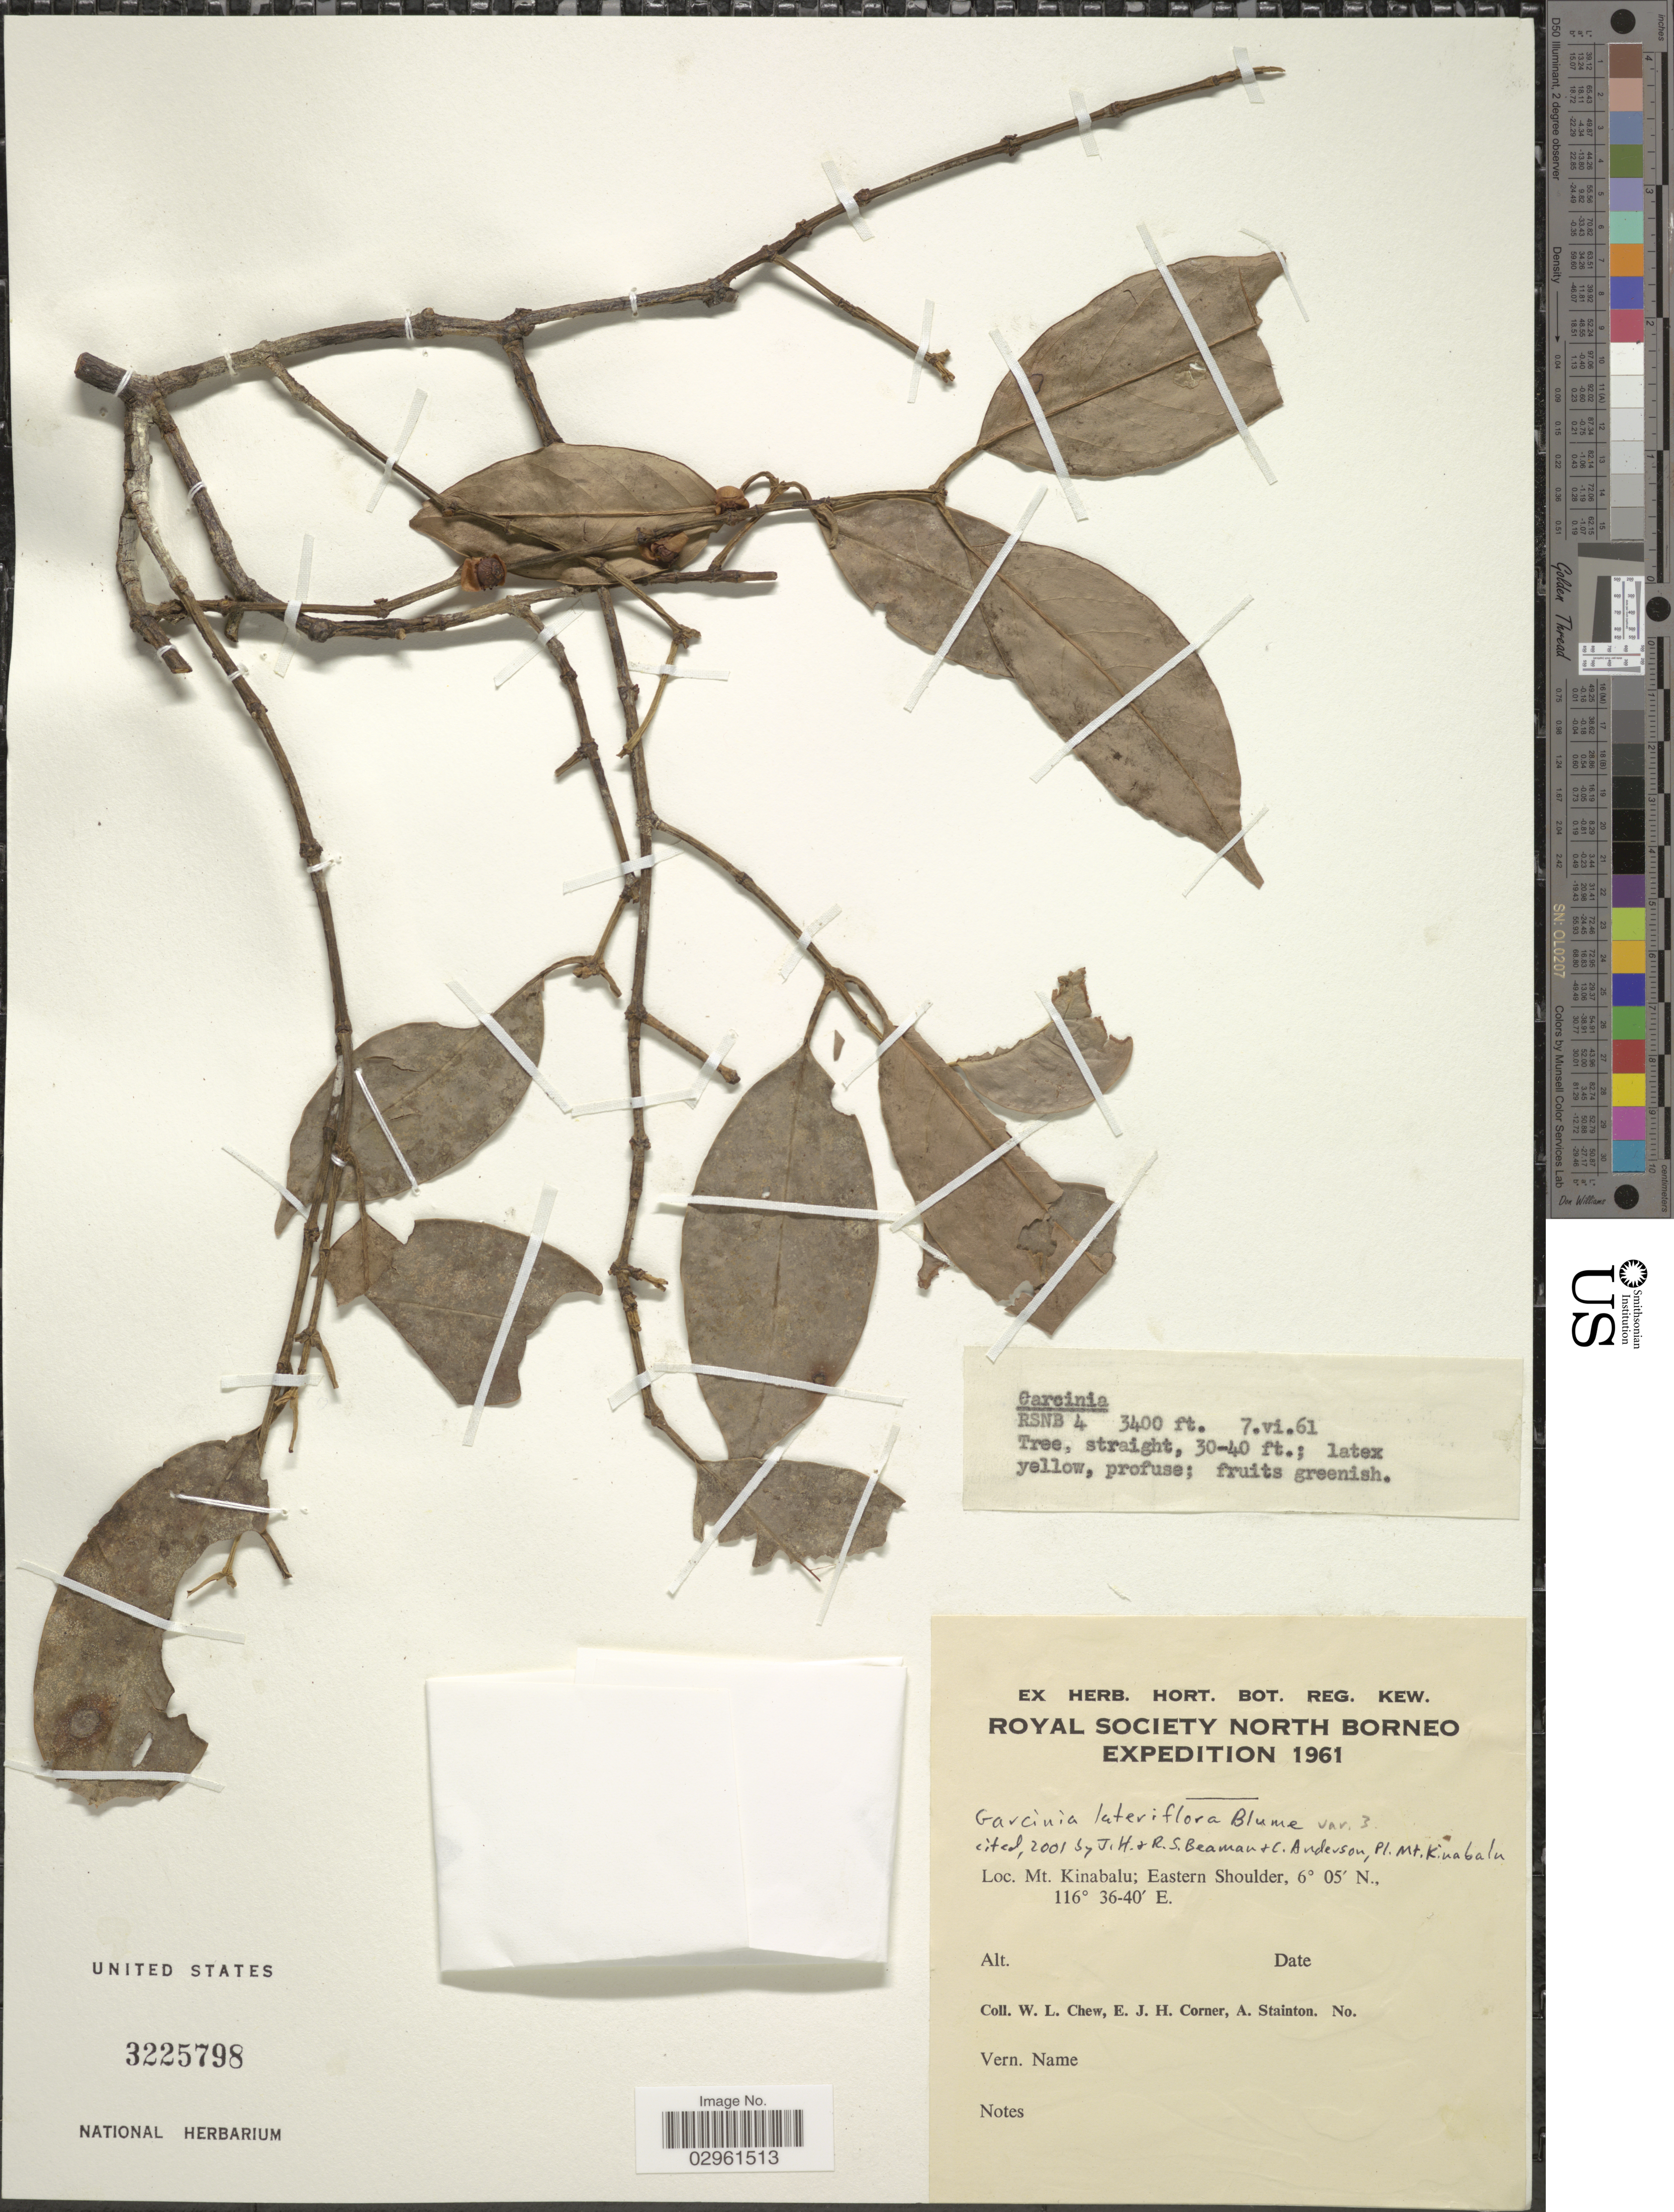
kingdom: Plantae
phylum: Tracheophyta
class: Magnoliopsida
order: Malpighiales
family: Clusiaceae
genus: Garcinia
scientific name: Garcinia lateriflora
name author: Blume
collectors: W. Chew, E. Corner & A. Stainton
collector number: RSNB4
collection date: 1961-06-07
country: Malaysia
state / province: Sabah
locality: Mt. Kinabalu; Eastern Shoulder.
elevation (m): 1036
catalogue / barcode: US 3225798